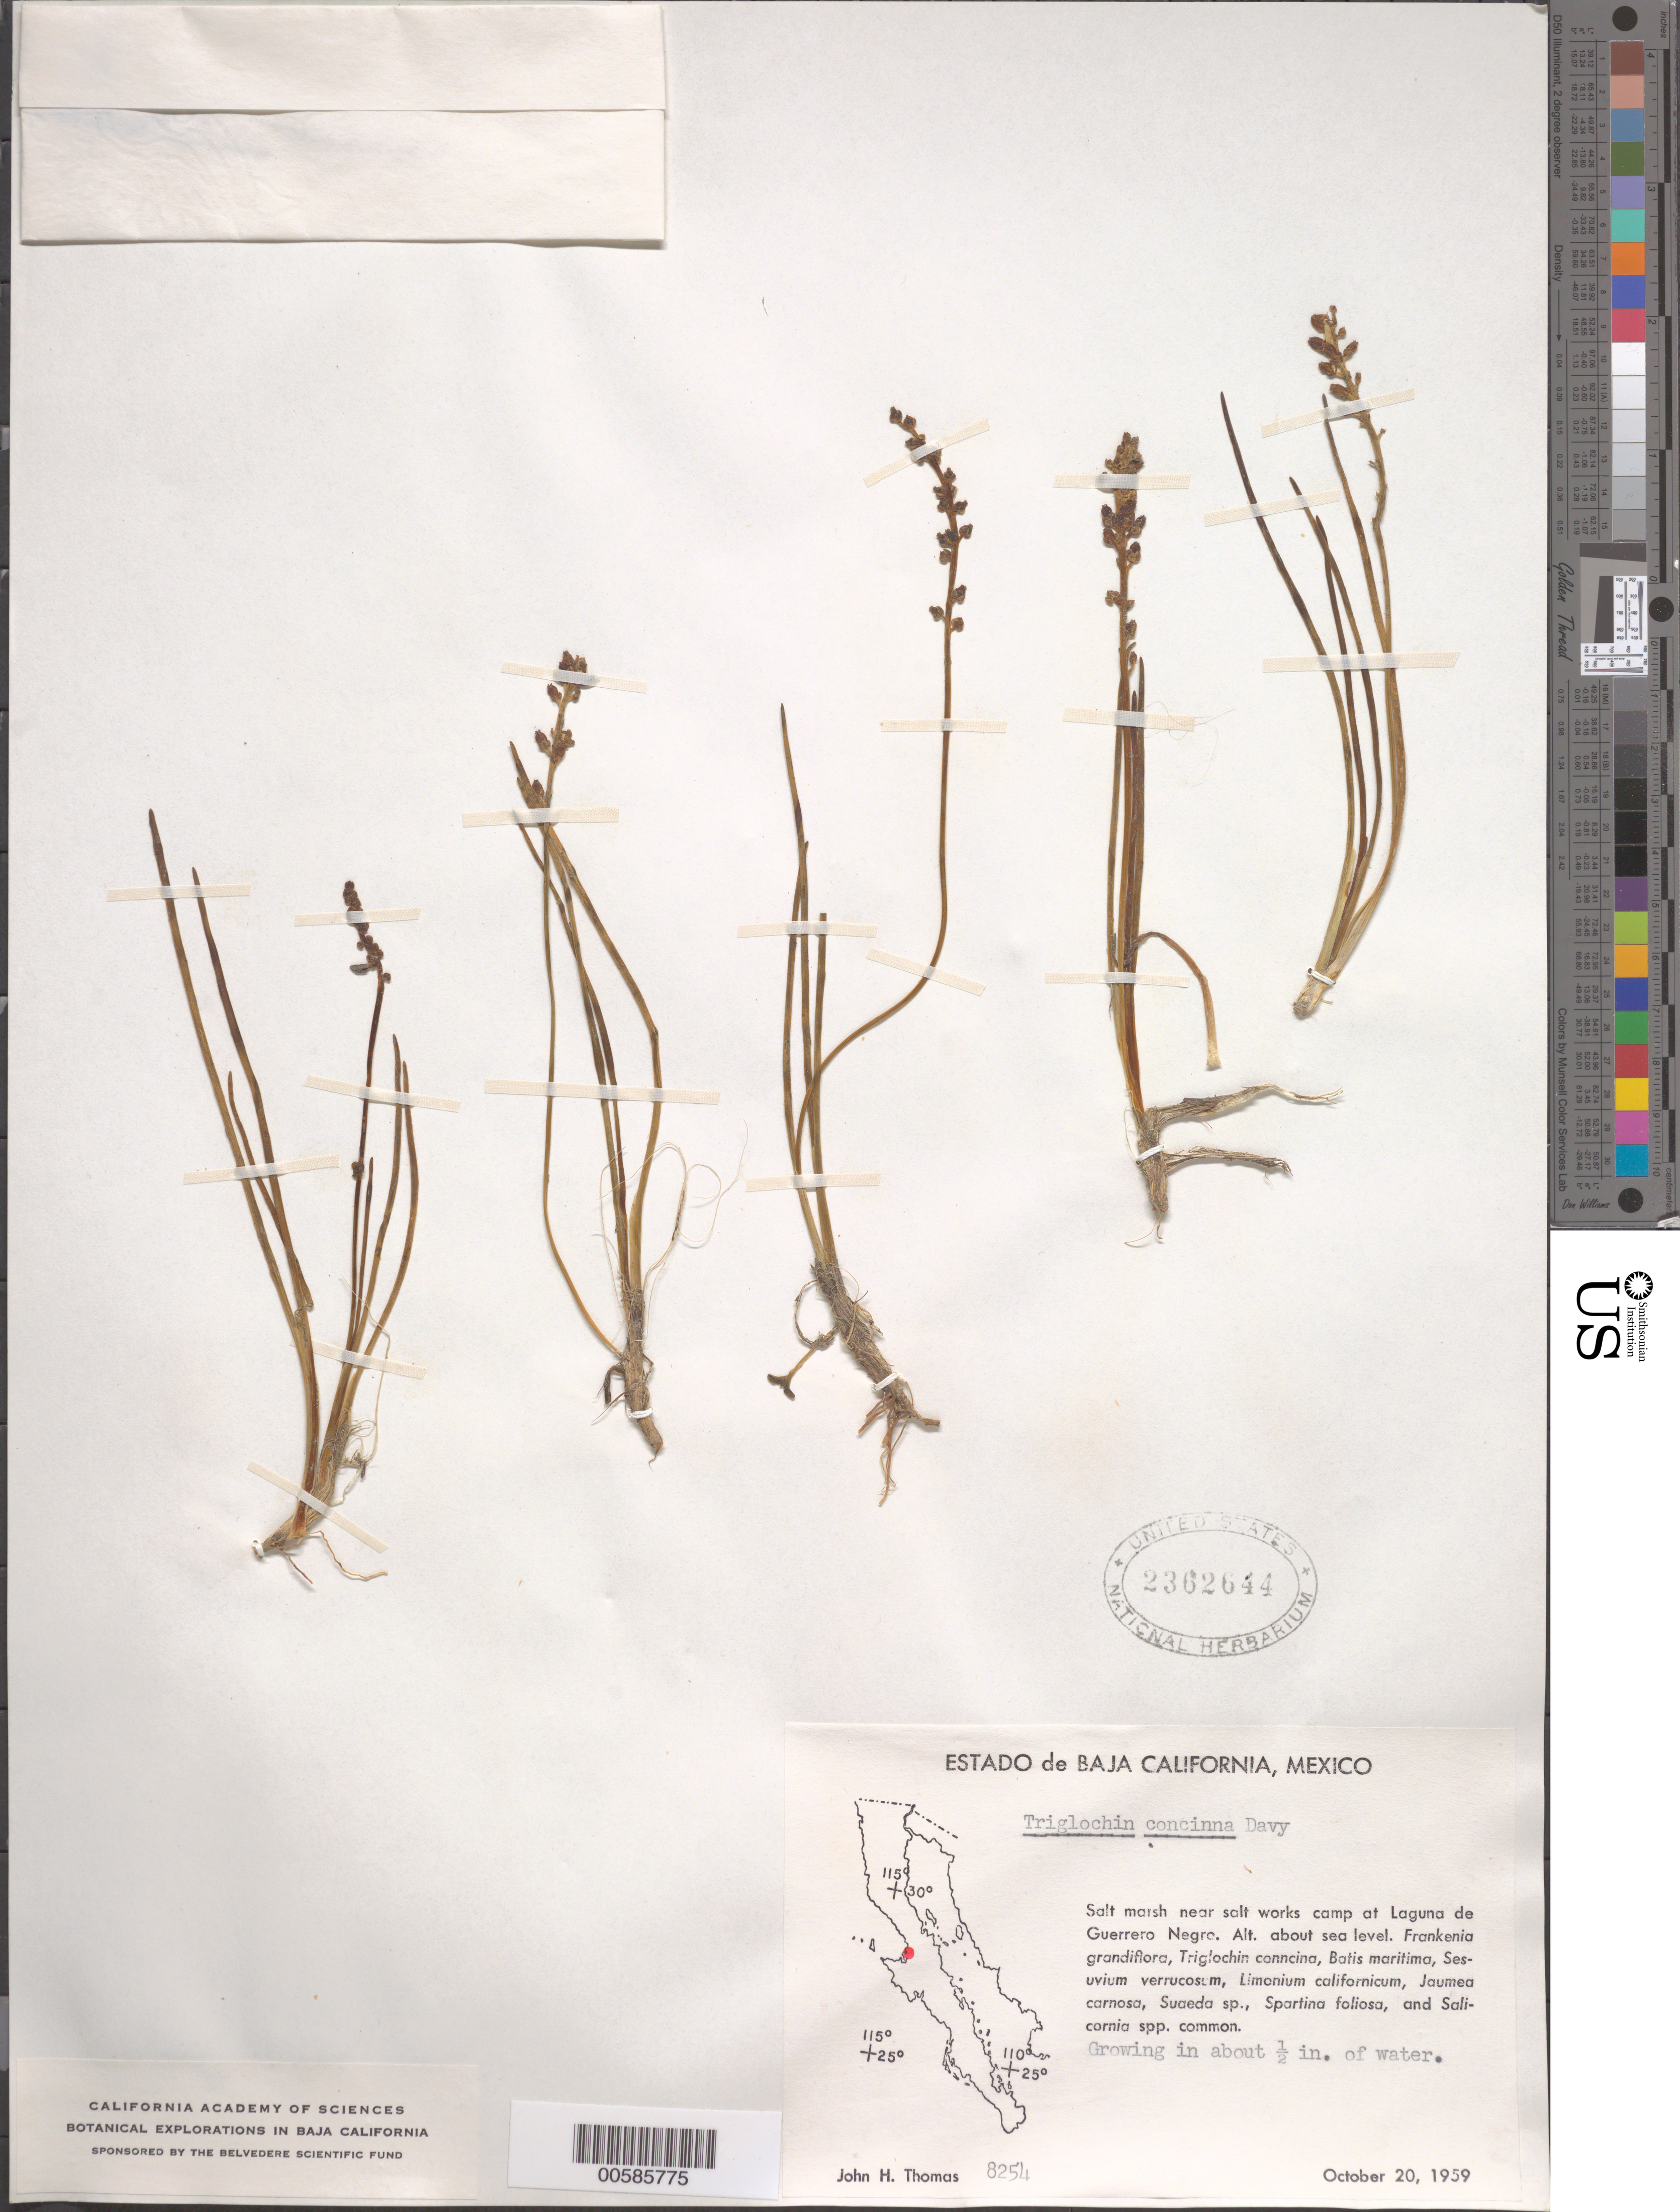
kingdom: Plantae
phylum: Tracheophyta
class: Liliopsida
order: Alismatales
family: Juncaginaceae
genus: Triglochin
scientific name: Triglochin concinna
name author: Davy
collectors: J. H. Thomas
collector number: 8254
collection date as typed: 20 Oct 1959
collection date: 1959-10-20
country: United States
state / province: California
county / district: Orange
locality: Laguna de Guerrero Negro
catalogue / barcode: US 2362644